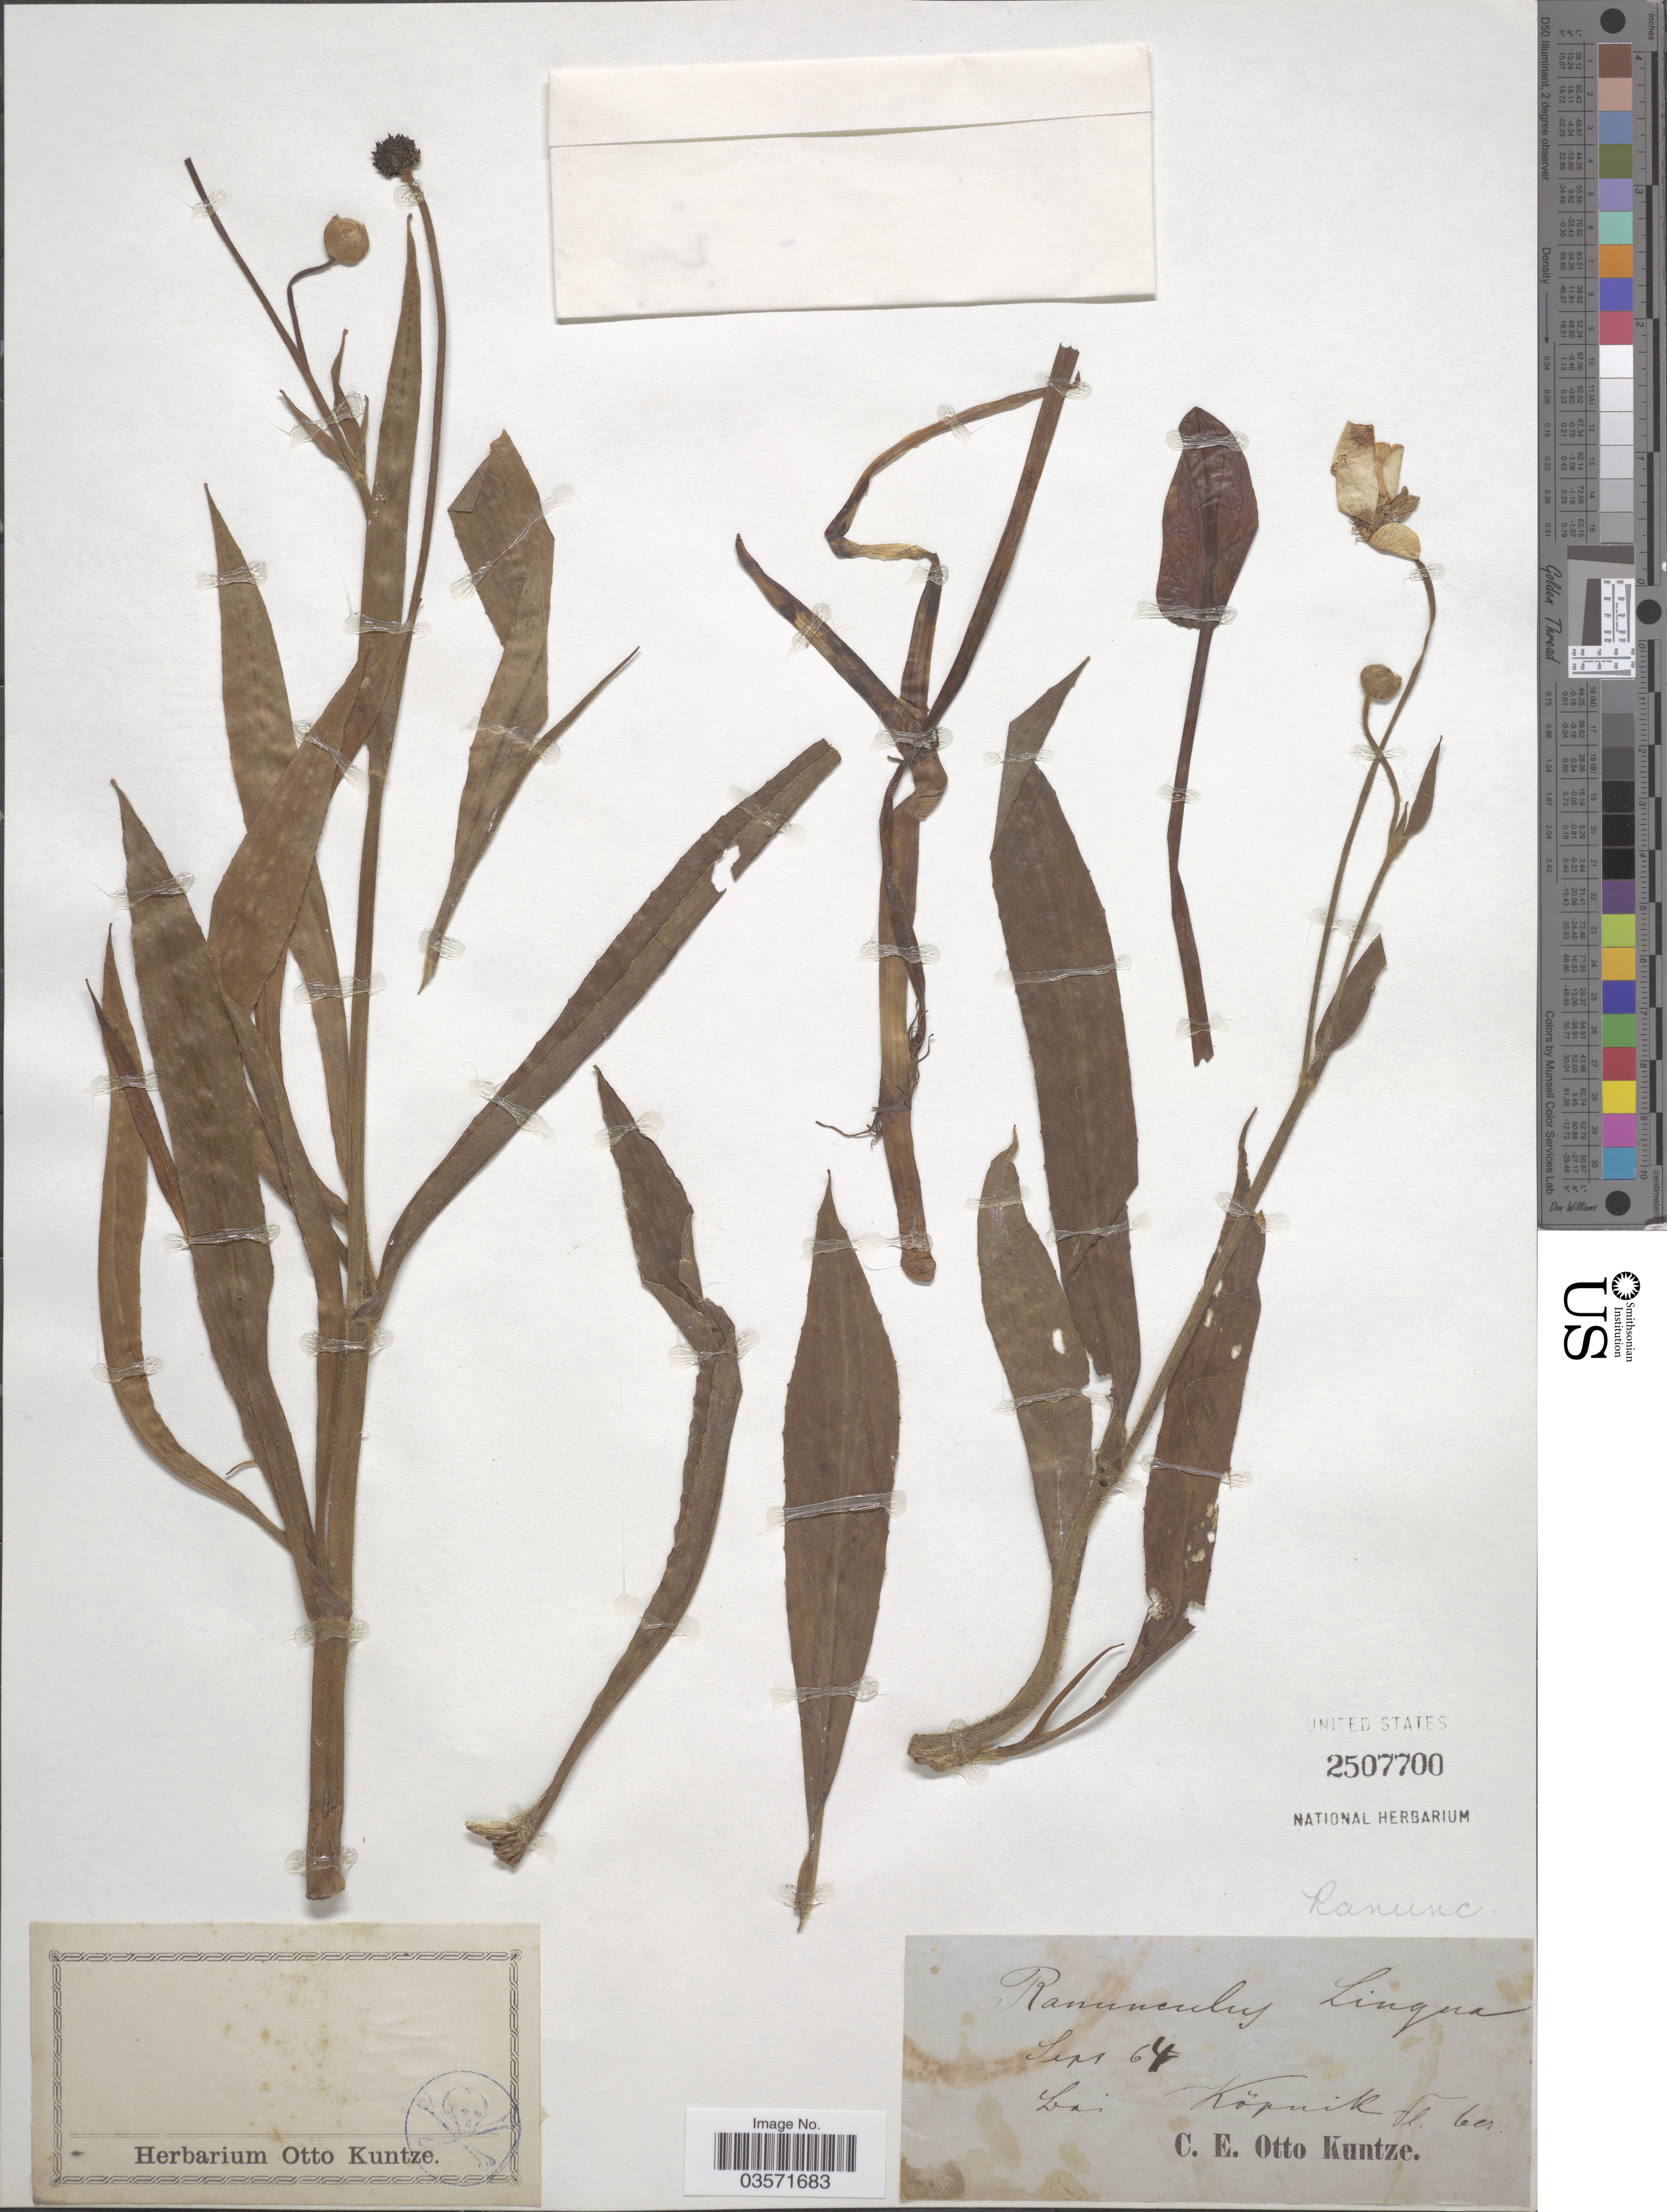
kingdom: Plantae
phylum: Tracheophyta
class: Magnoliopsida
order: Ranunculales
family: Ranunculaceae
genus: Ranunculus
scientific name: Ranunculus lingua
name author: L.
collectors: C.E.O. Kuntze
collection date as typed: Transcribed d/m/y: /9/64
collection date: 1864-09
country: Germany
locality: La. Köpnik Fl. ber. [interpreted]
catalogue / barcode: US 2507700